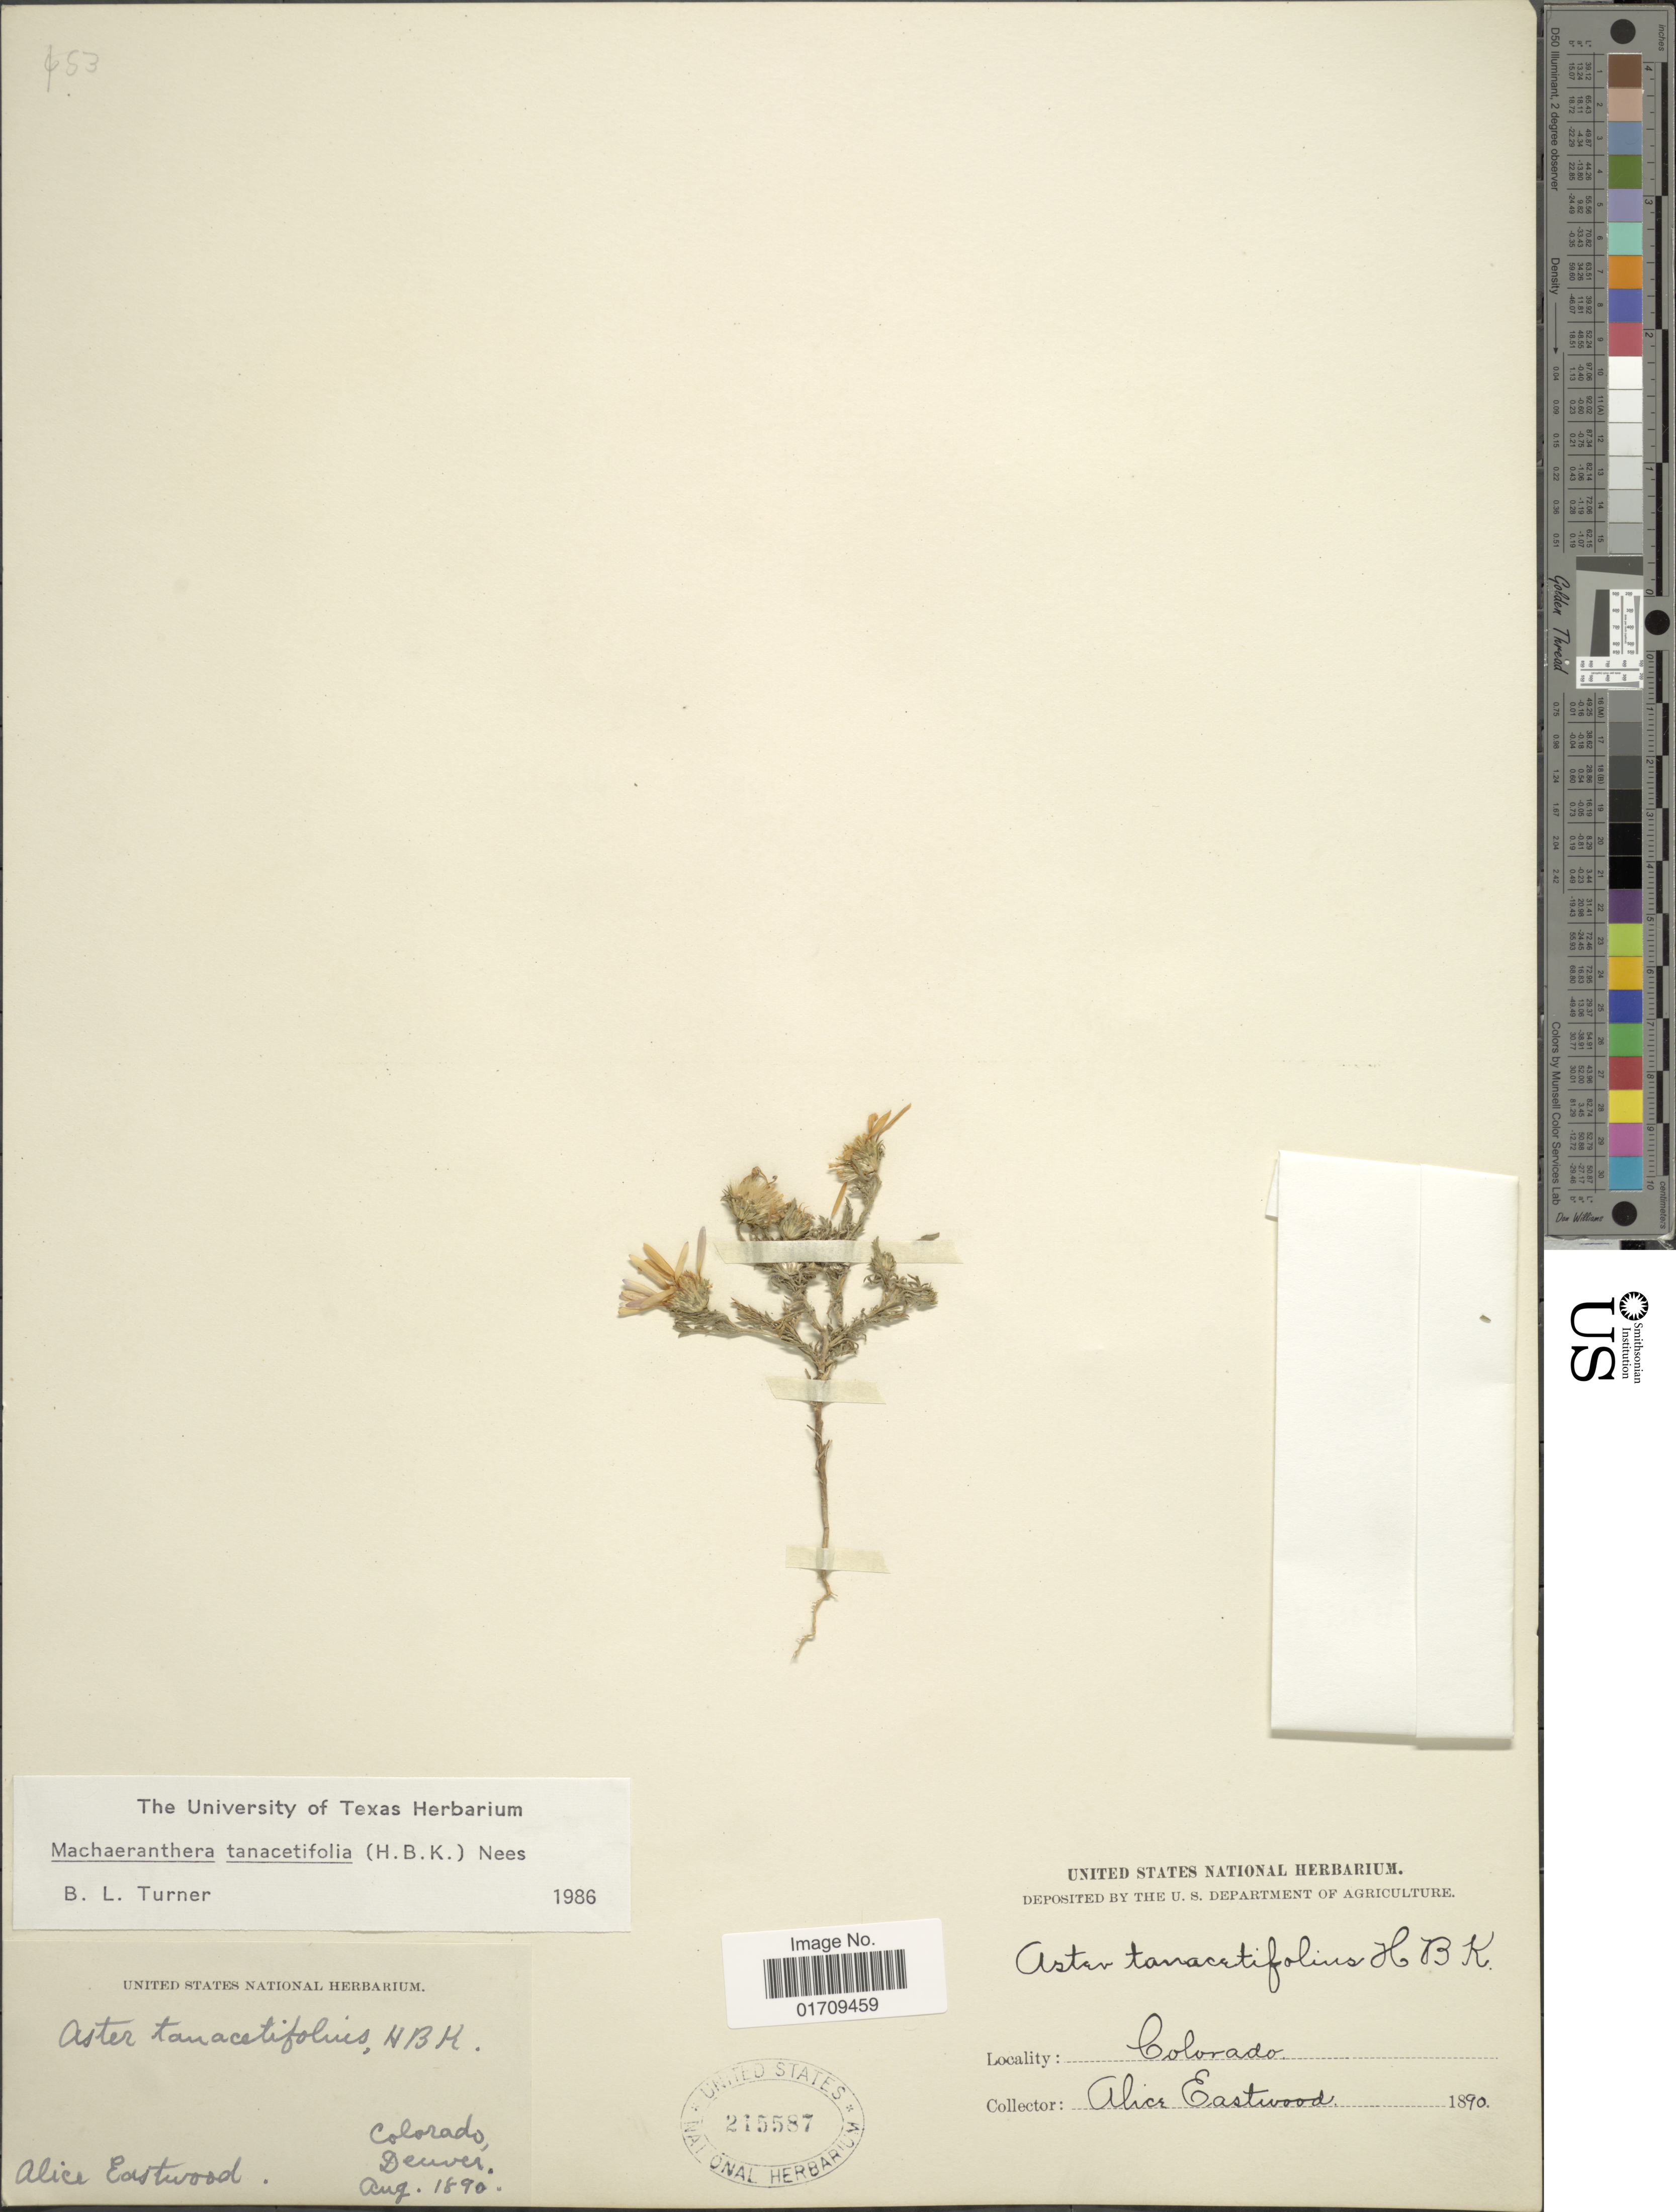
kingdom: Plantae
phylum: Tracheophyta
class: Magnoliopsida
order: Asterales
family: Asteraceae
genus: Machaeranthera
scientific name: Machaeranthera tanacetifolia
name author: (Kunth) Nees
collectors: A. Eastwood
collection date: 1890-08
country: United States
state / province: Colorado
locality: Denver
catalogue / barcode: US 215587